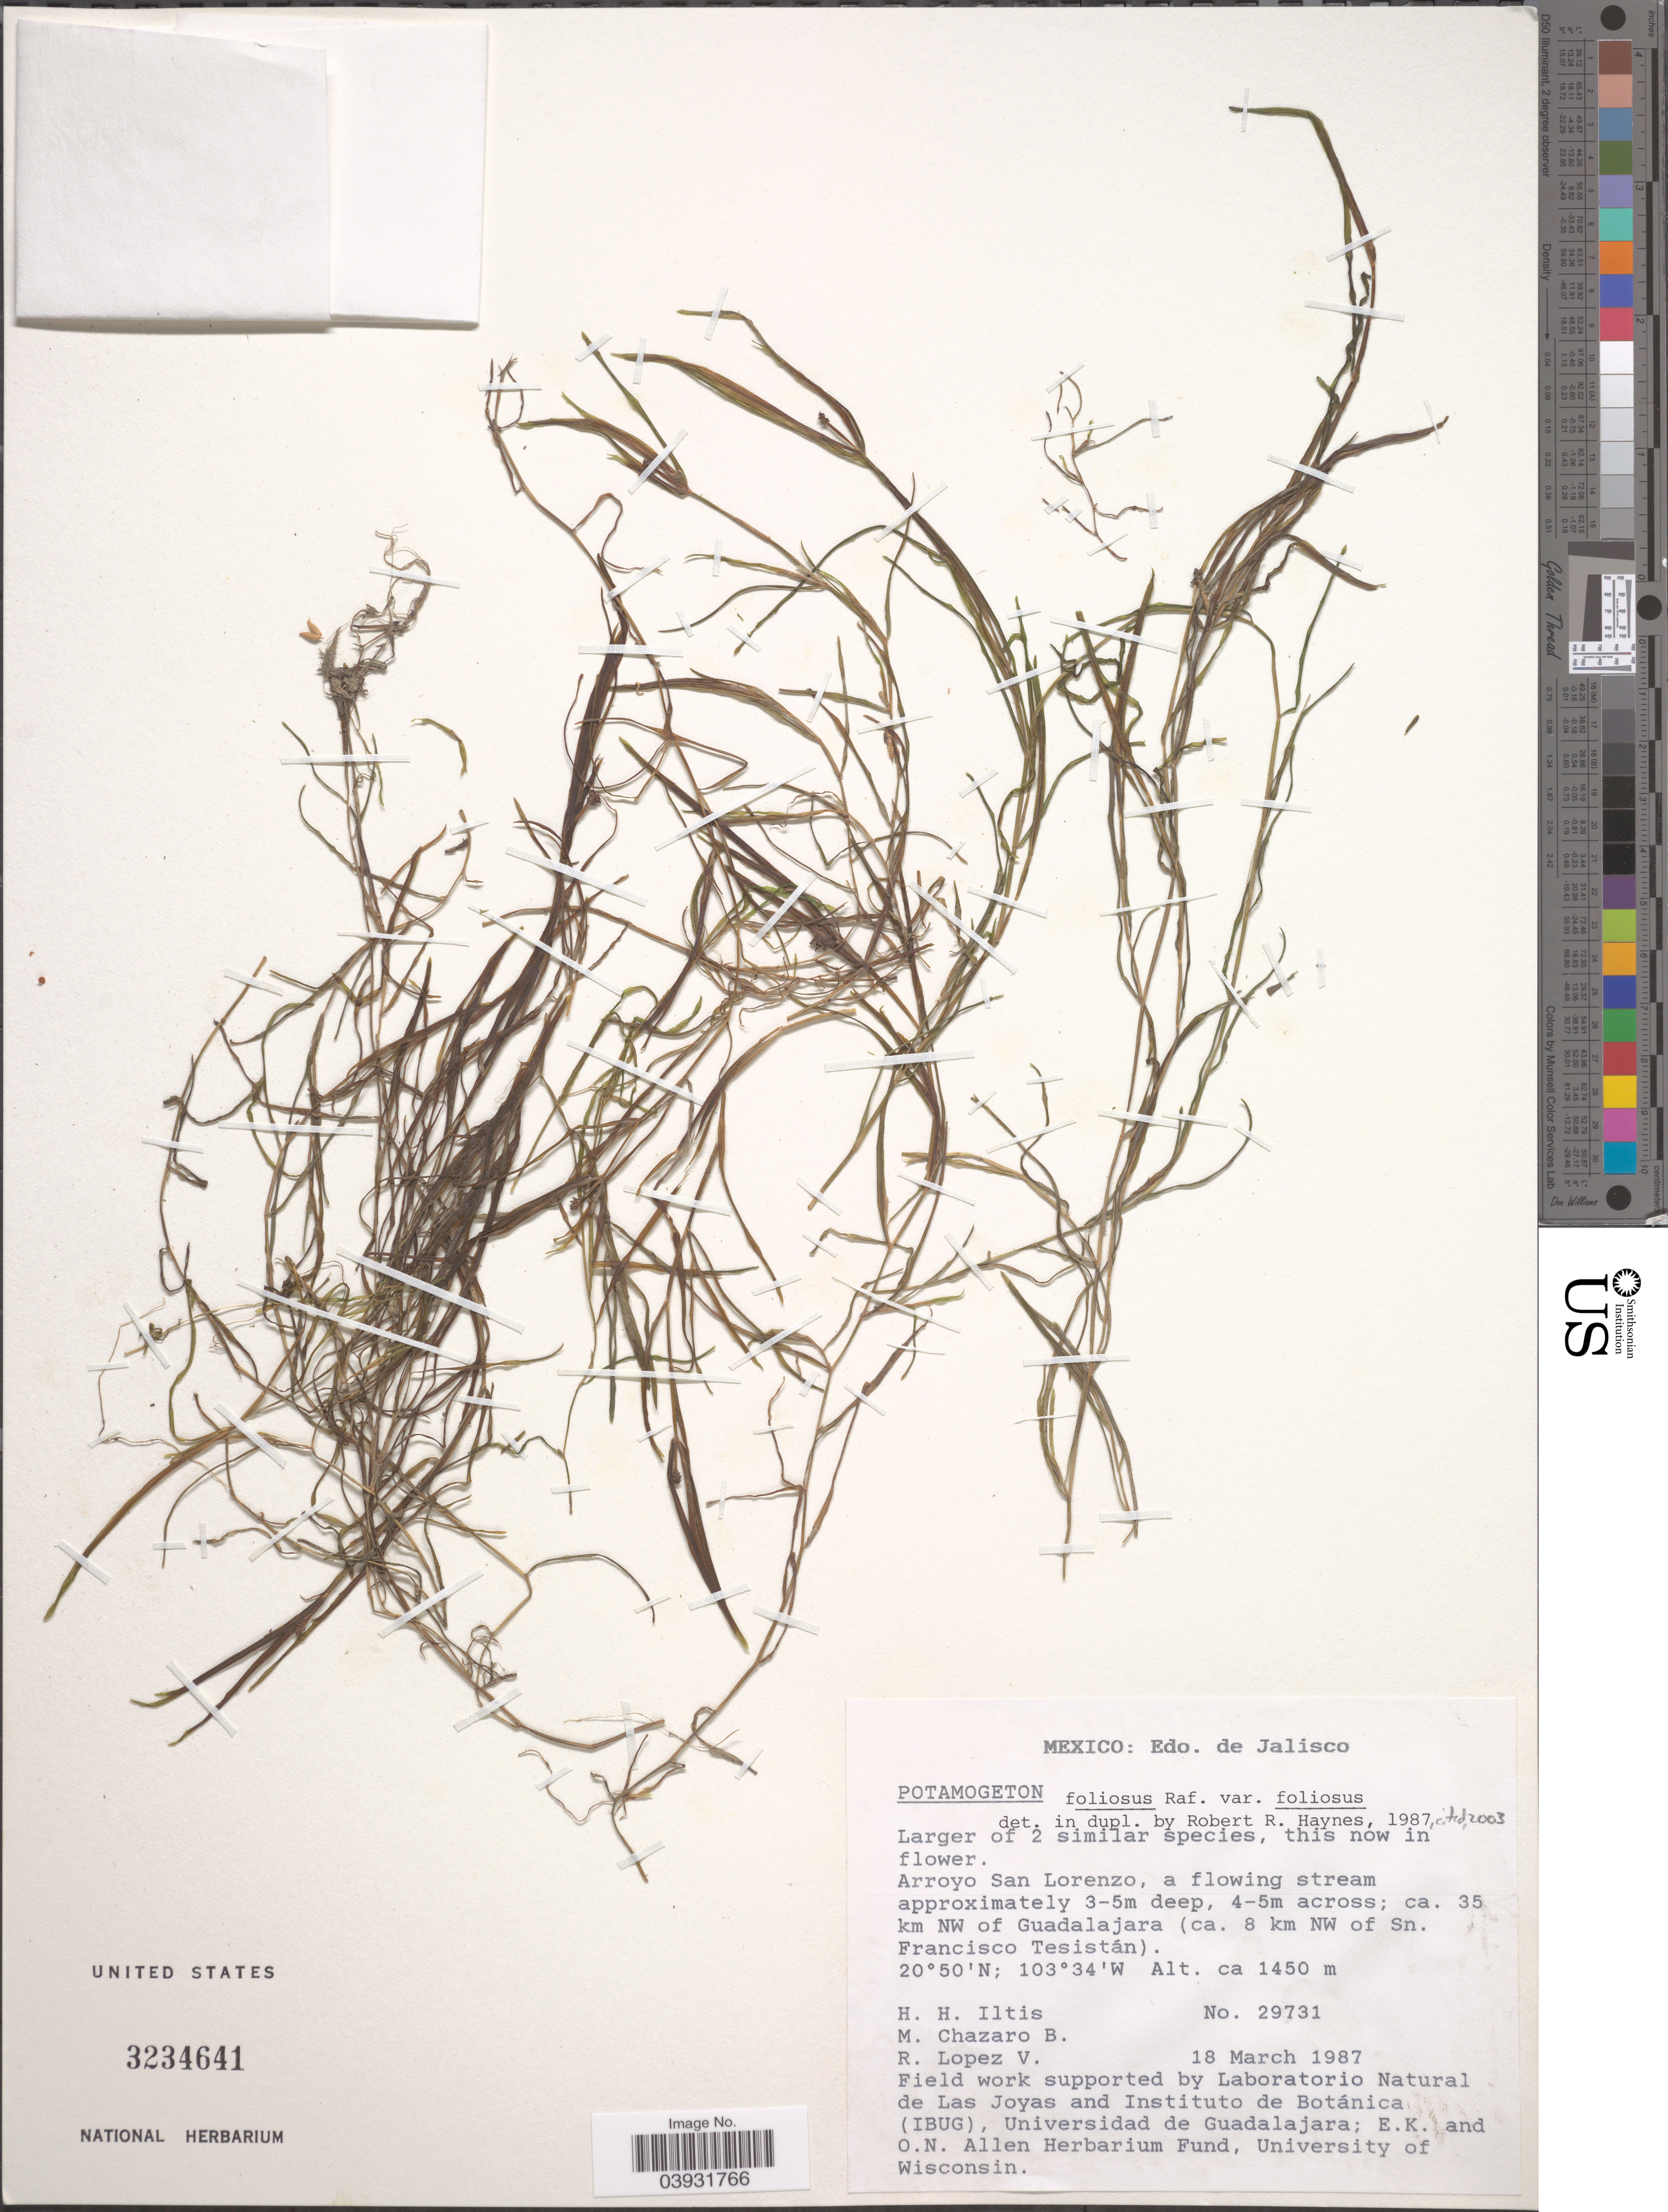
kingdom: Plantae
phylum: Tracheophyta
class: Liliopsida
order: Alismatales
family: Potamogetonaceae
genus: Potamogeton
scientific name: Potamogeton foliosus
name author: Raf.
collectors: H. H. Iltis, M. Chazaro B. & R. Lopez V.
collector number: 29731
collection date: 1987-03-18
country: Mexico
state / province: Jalisco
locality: Arroyo San Lorenzo, ca. 35 km NW of Guadalajara (ca. 8 km NW of Sn. Francisco Tesistán).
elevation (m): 1450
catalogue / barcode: US 3234641